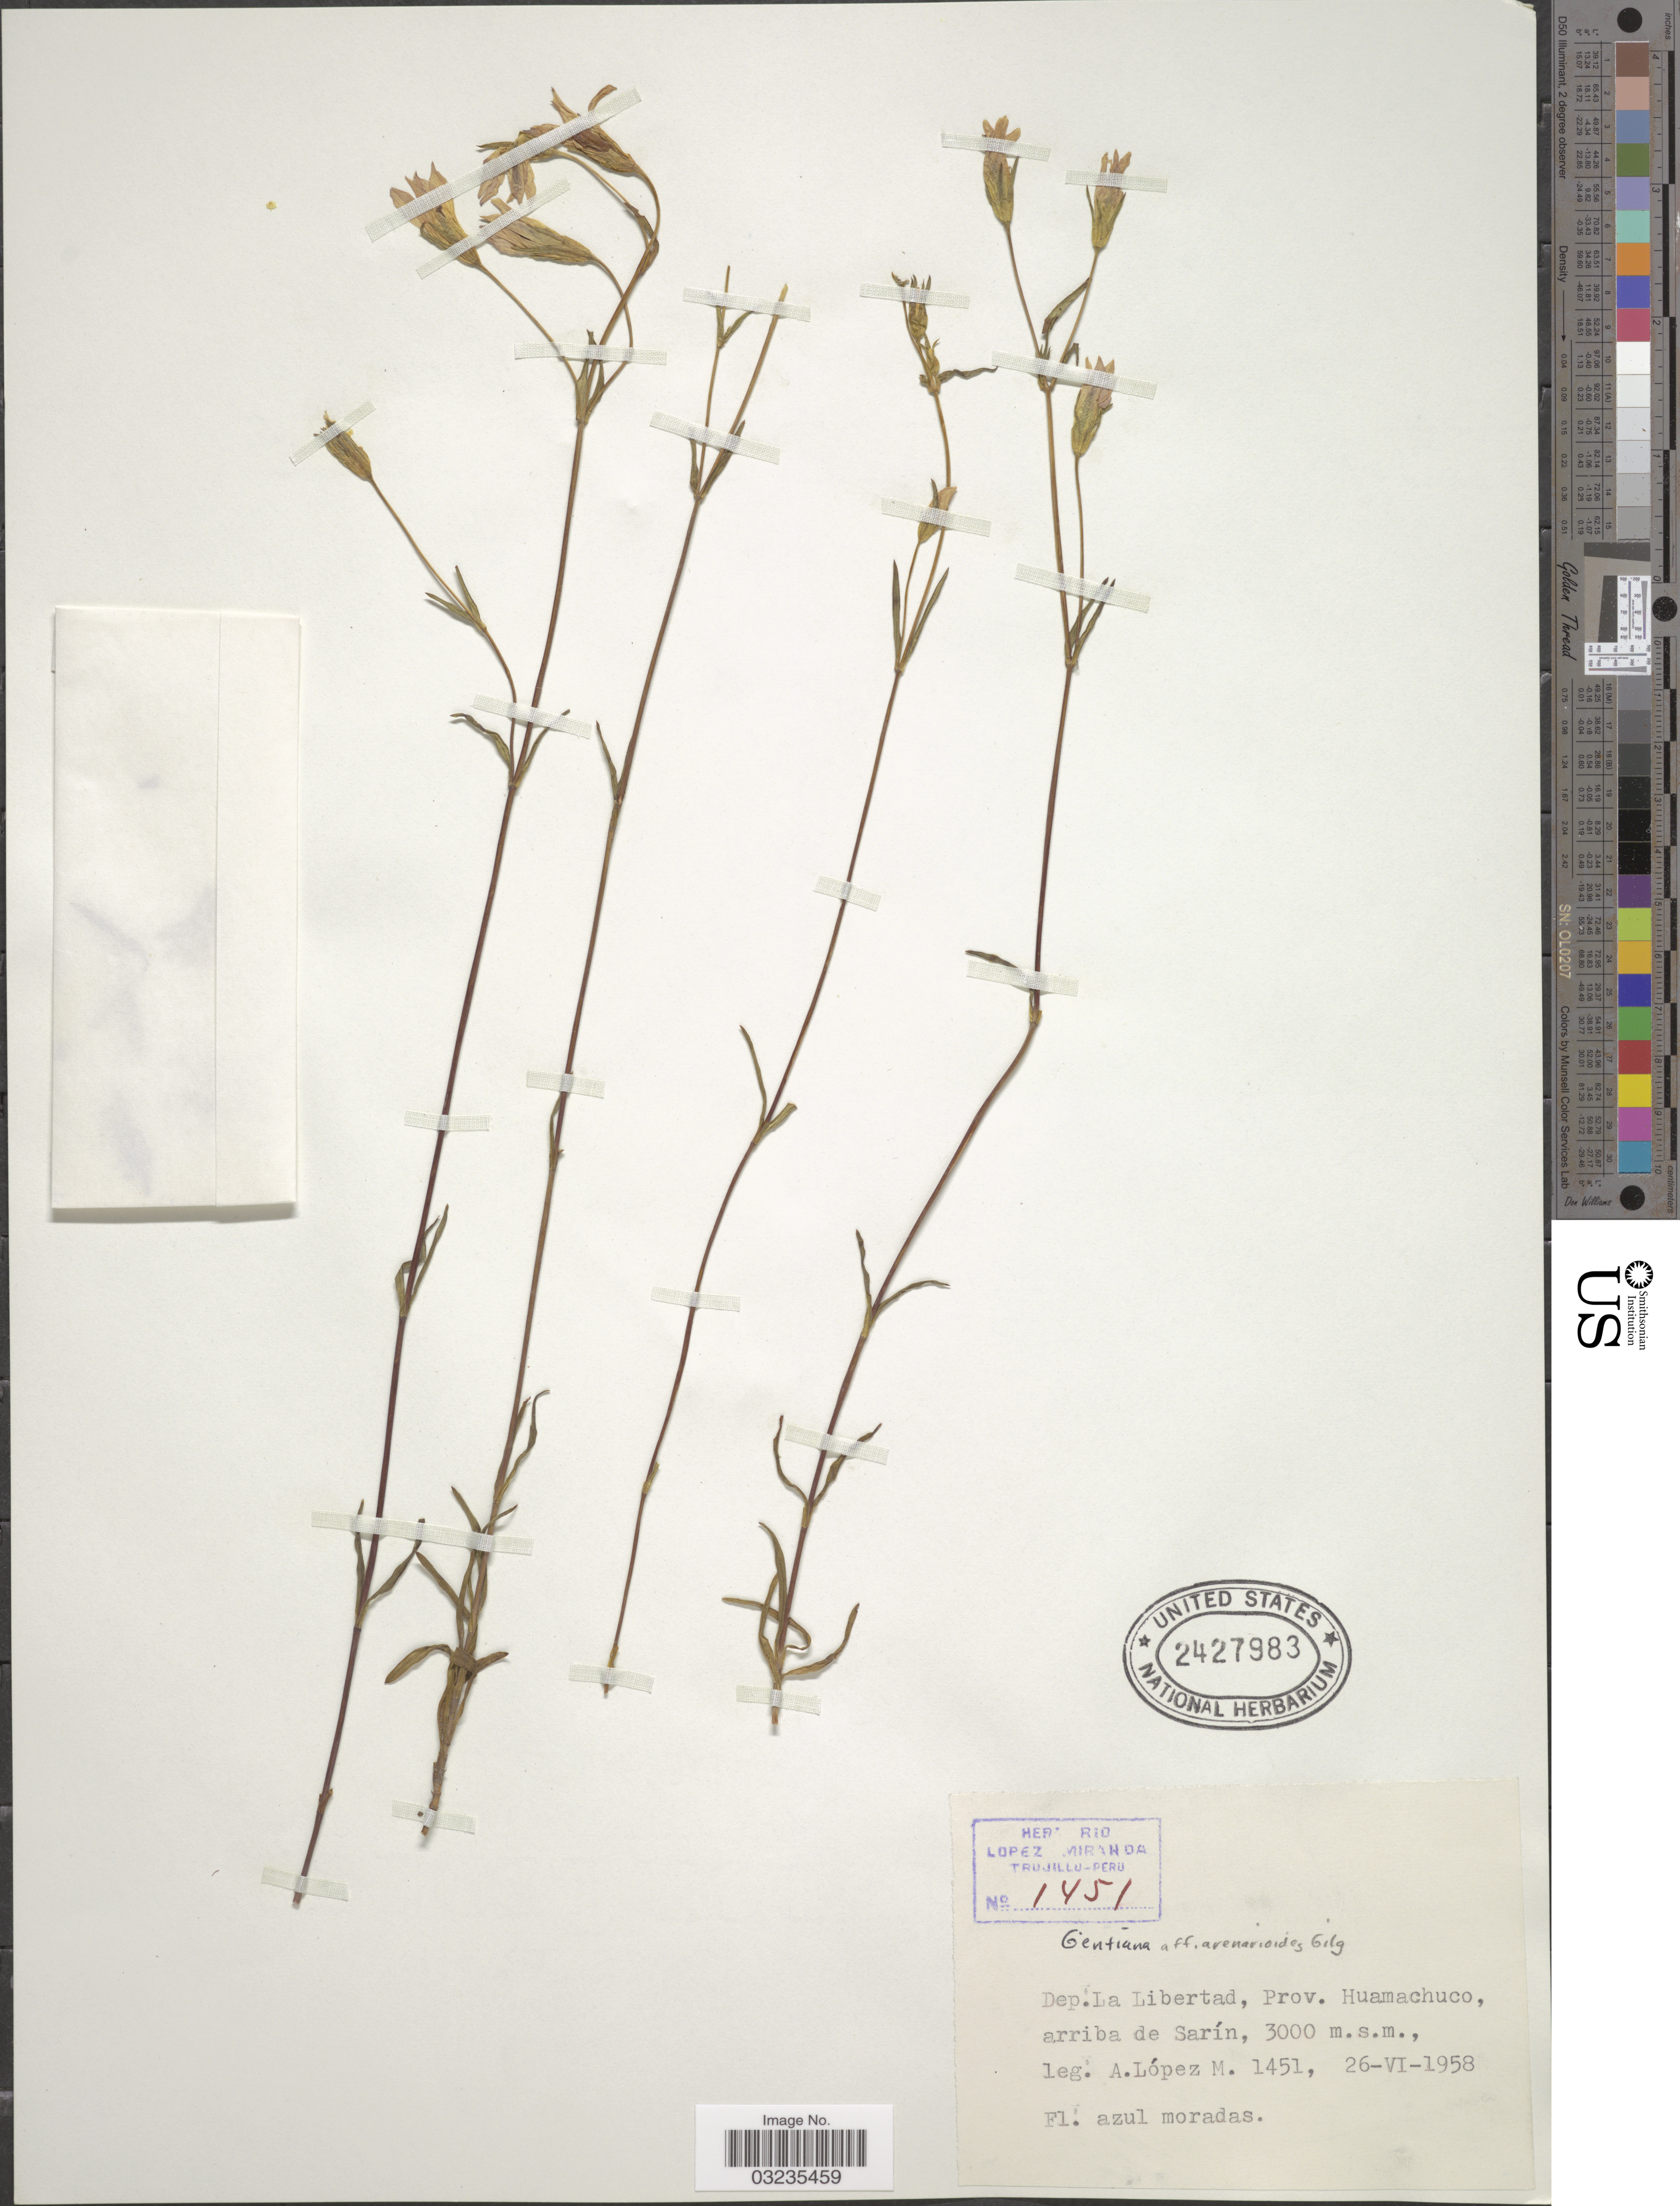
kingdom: Plantae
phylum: Tracheophyta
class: Magnoliopsida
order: Gentianales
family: Gentianaceae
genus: Gentiana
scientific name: Gentiana graminea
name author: Kunth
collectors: A. López M.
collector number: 1451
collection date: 1958-06-26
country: Peru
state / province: La Libertad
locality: Dep. La Libertad, Prov. Huamachuco, arriba de Sarín.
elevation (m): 3000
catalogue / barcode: US 2427983